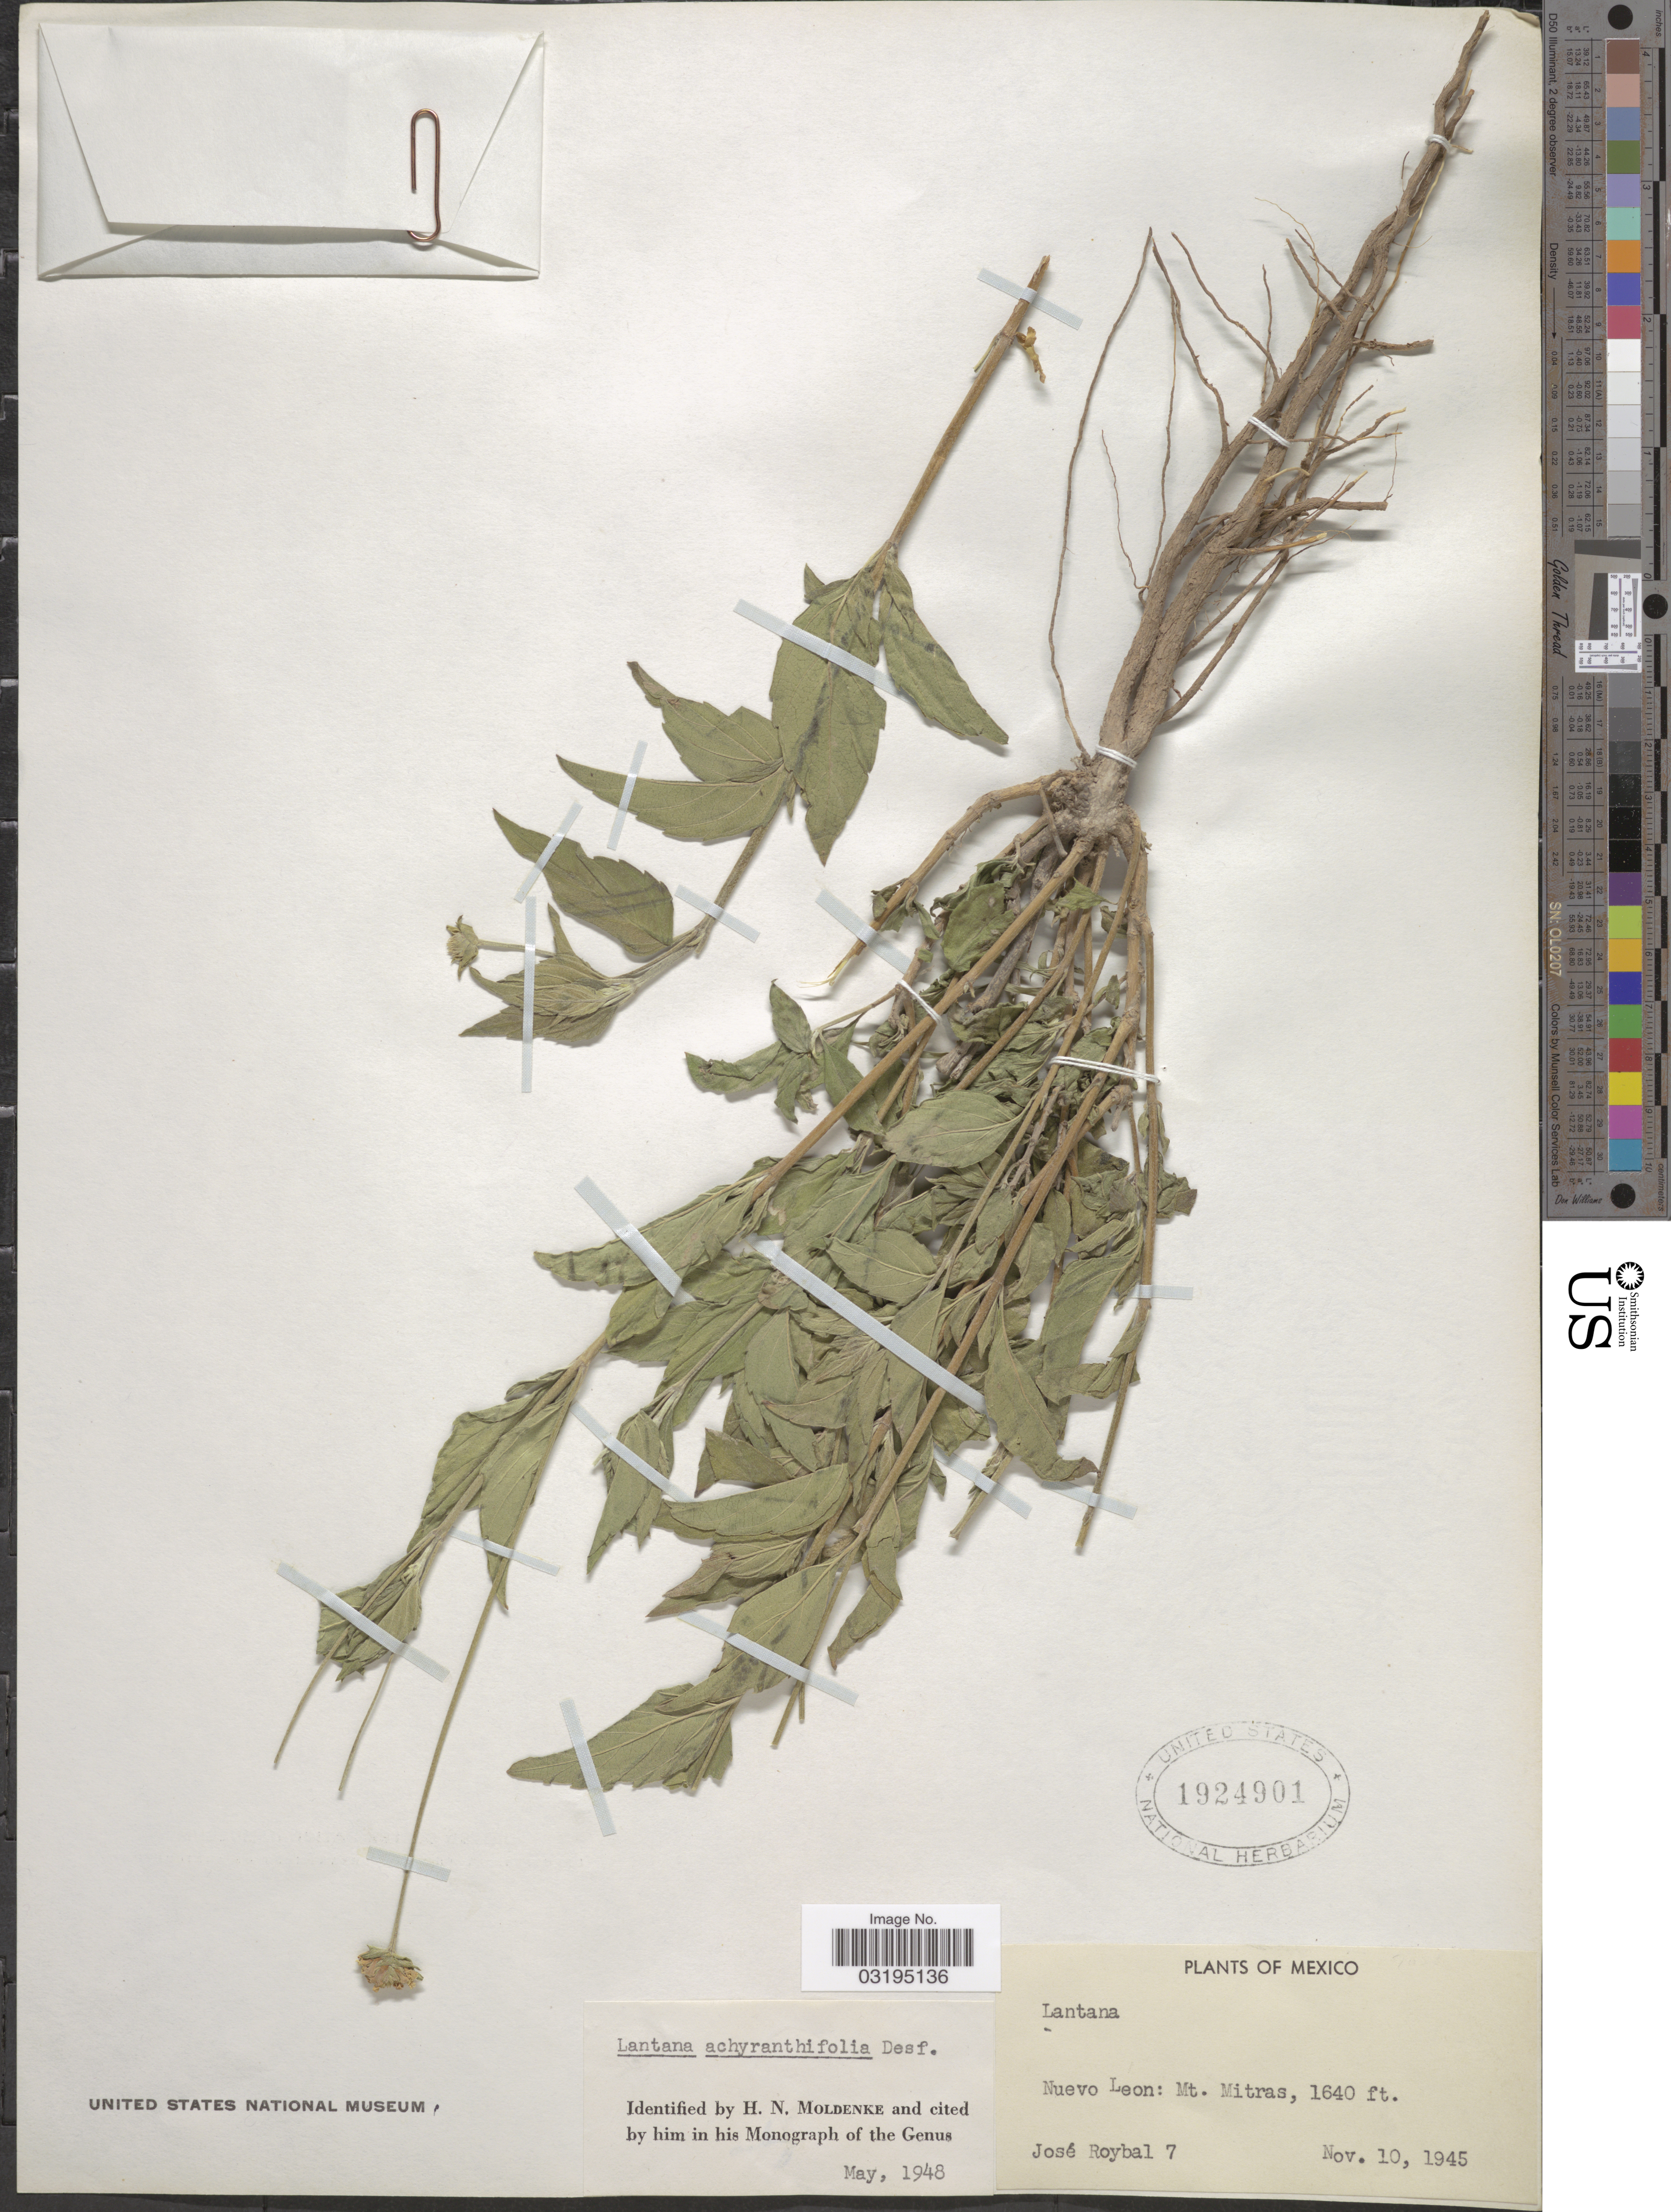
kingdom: Plantae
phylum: Tracheophyta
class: Magnoliopsida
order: Lamiales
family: Verbenaceae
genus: Lantana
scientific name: Lantana achyranthifolia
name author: Desf.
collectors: J. Roybal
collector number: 7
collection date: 1945-11-10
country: Mexico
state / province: Nuevo León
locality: Mt. Mitras.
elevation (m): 500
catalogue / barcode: US 1924901